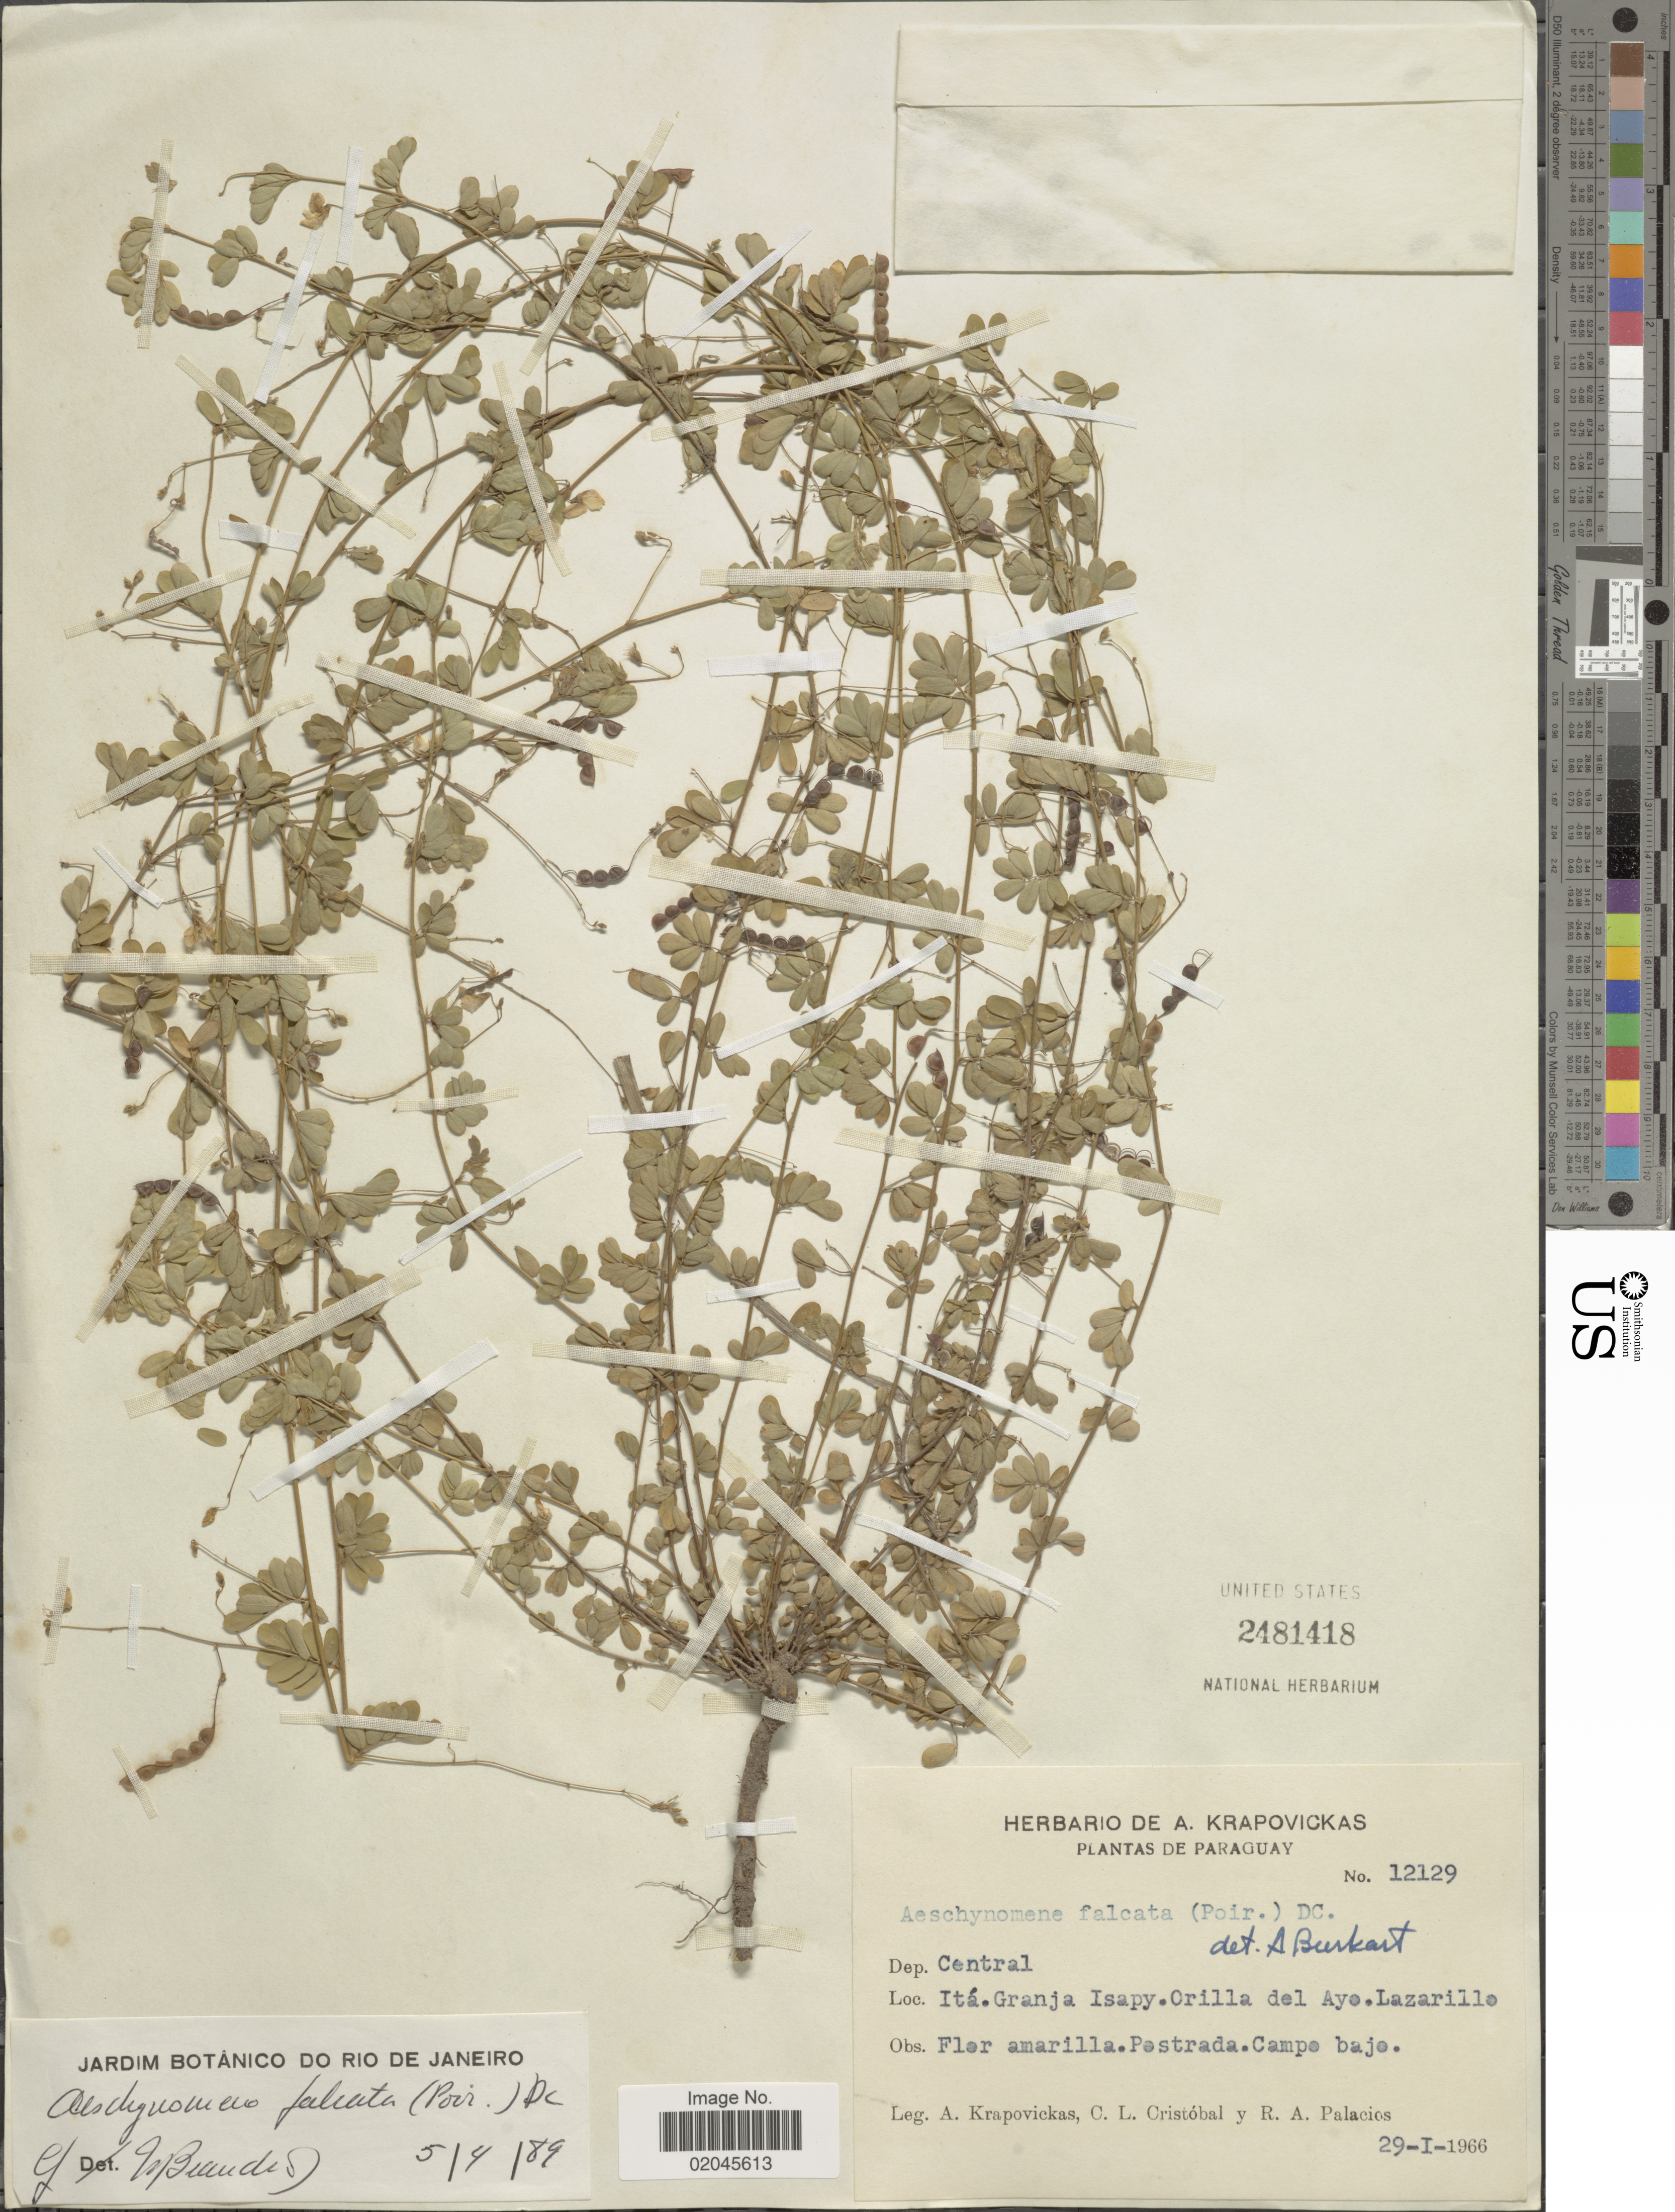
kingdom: Plantae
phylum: Tracheophyta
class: Magnoliopsida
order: Fabales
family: Fabaceae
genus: Aeschynomene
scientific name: Aeschynomene falcata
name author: (Poir.) DC.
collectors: A. Krapovickas, C. L. Cristóbal & R. Palacios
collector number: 12129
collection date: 1966-01-29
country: Paraguay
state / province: Central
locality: Ita. Granja Isapy, orilla del Ayo, Lazarille.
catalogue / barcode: US 2481418